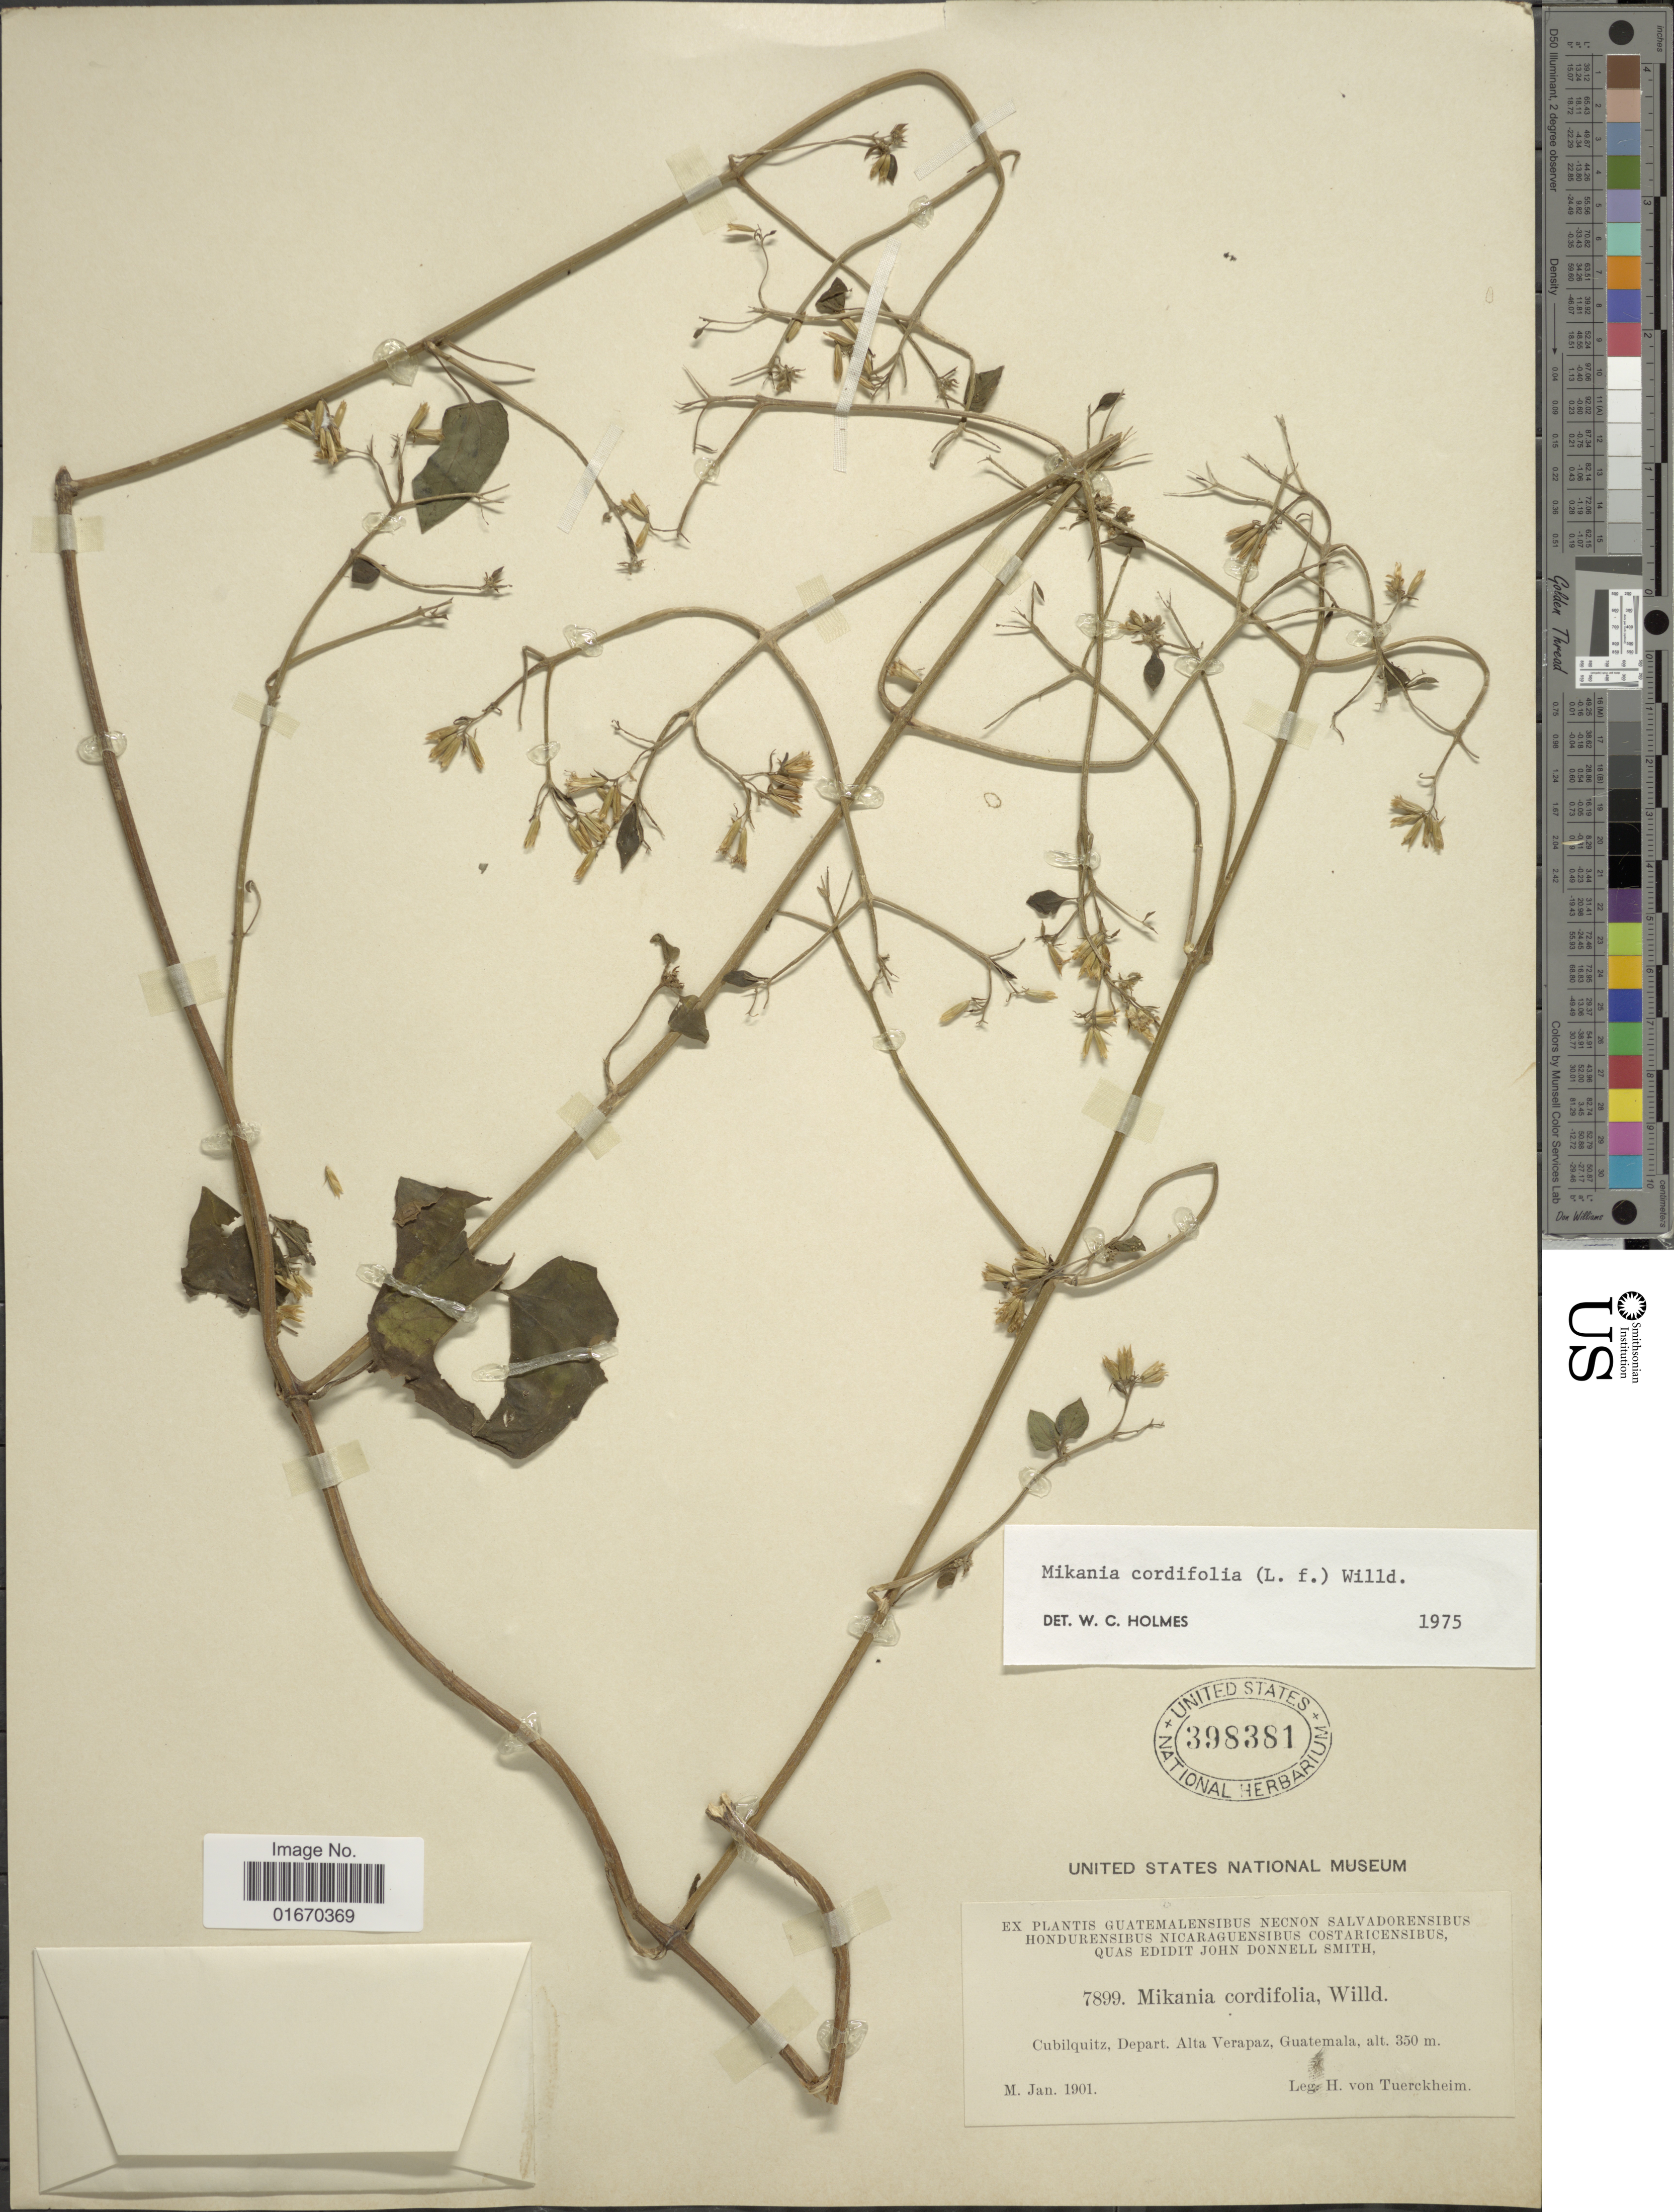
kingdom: Plantae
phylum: Tracheophyta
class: Magnoliopsida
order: Asterales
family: Asteraceae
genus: Mikania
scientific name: Mikania cordifolia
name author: Kunth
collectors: H. von Türckheim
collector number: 7899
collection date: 1901-01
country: Guatemala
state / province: Alta Verapaz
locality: Cubilquitz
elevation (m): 350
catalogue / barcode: US 398381